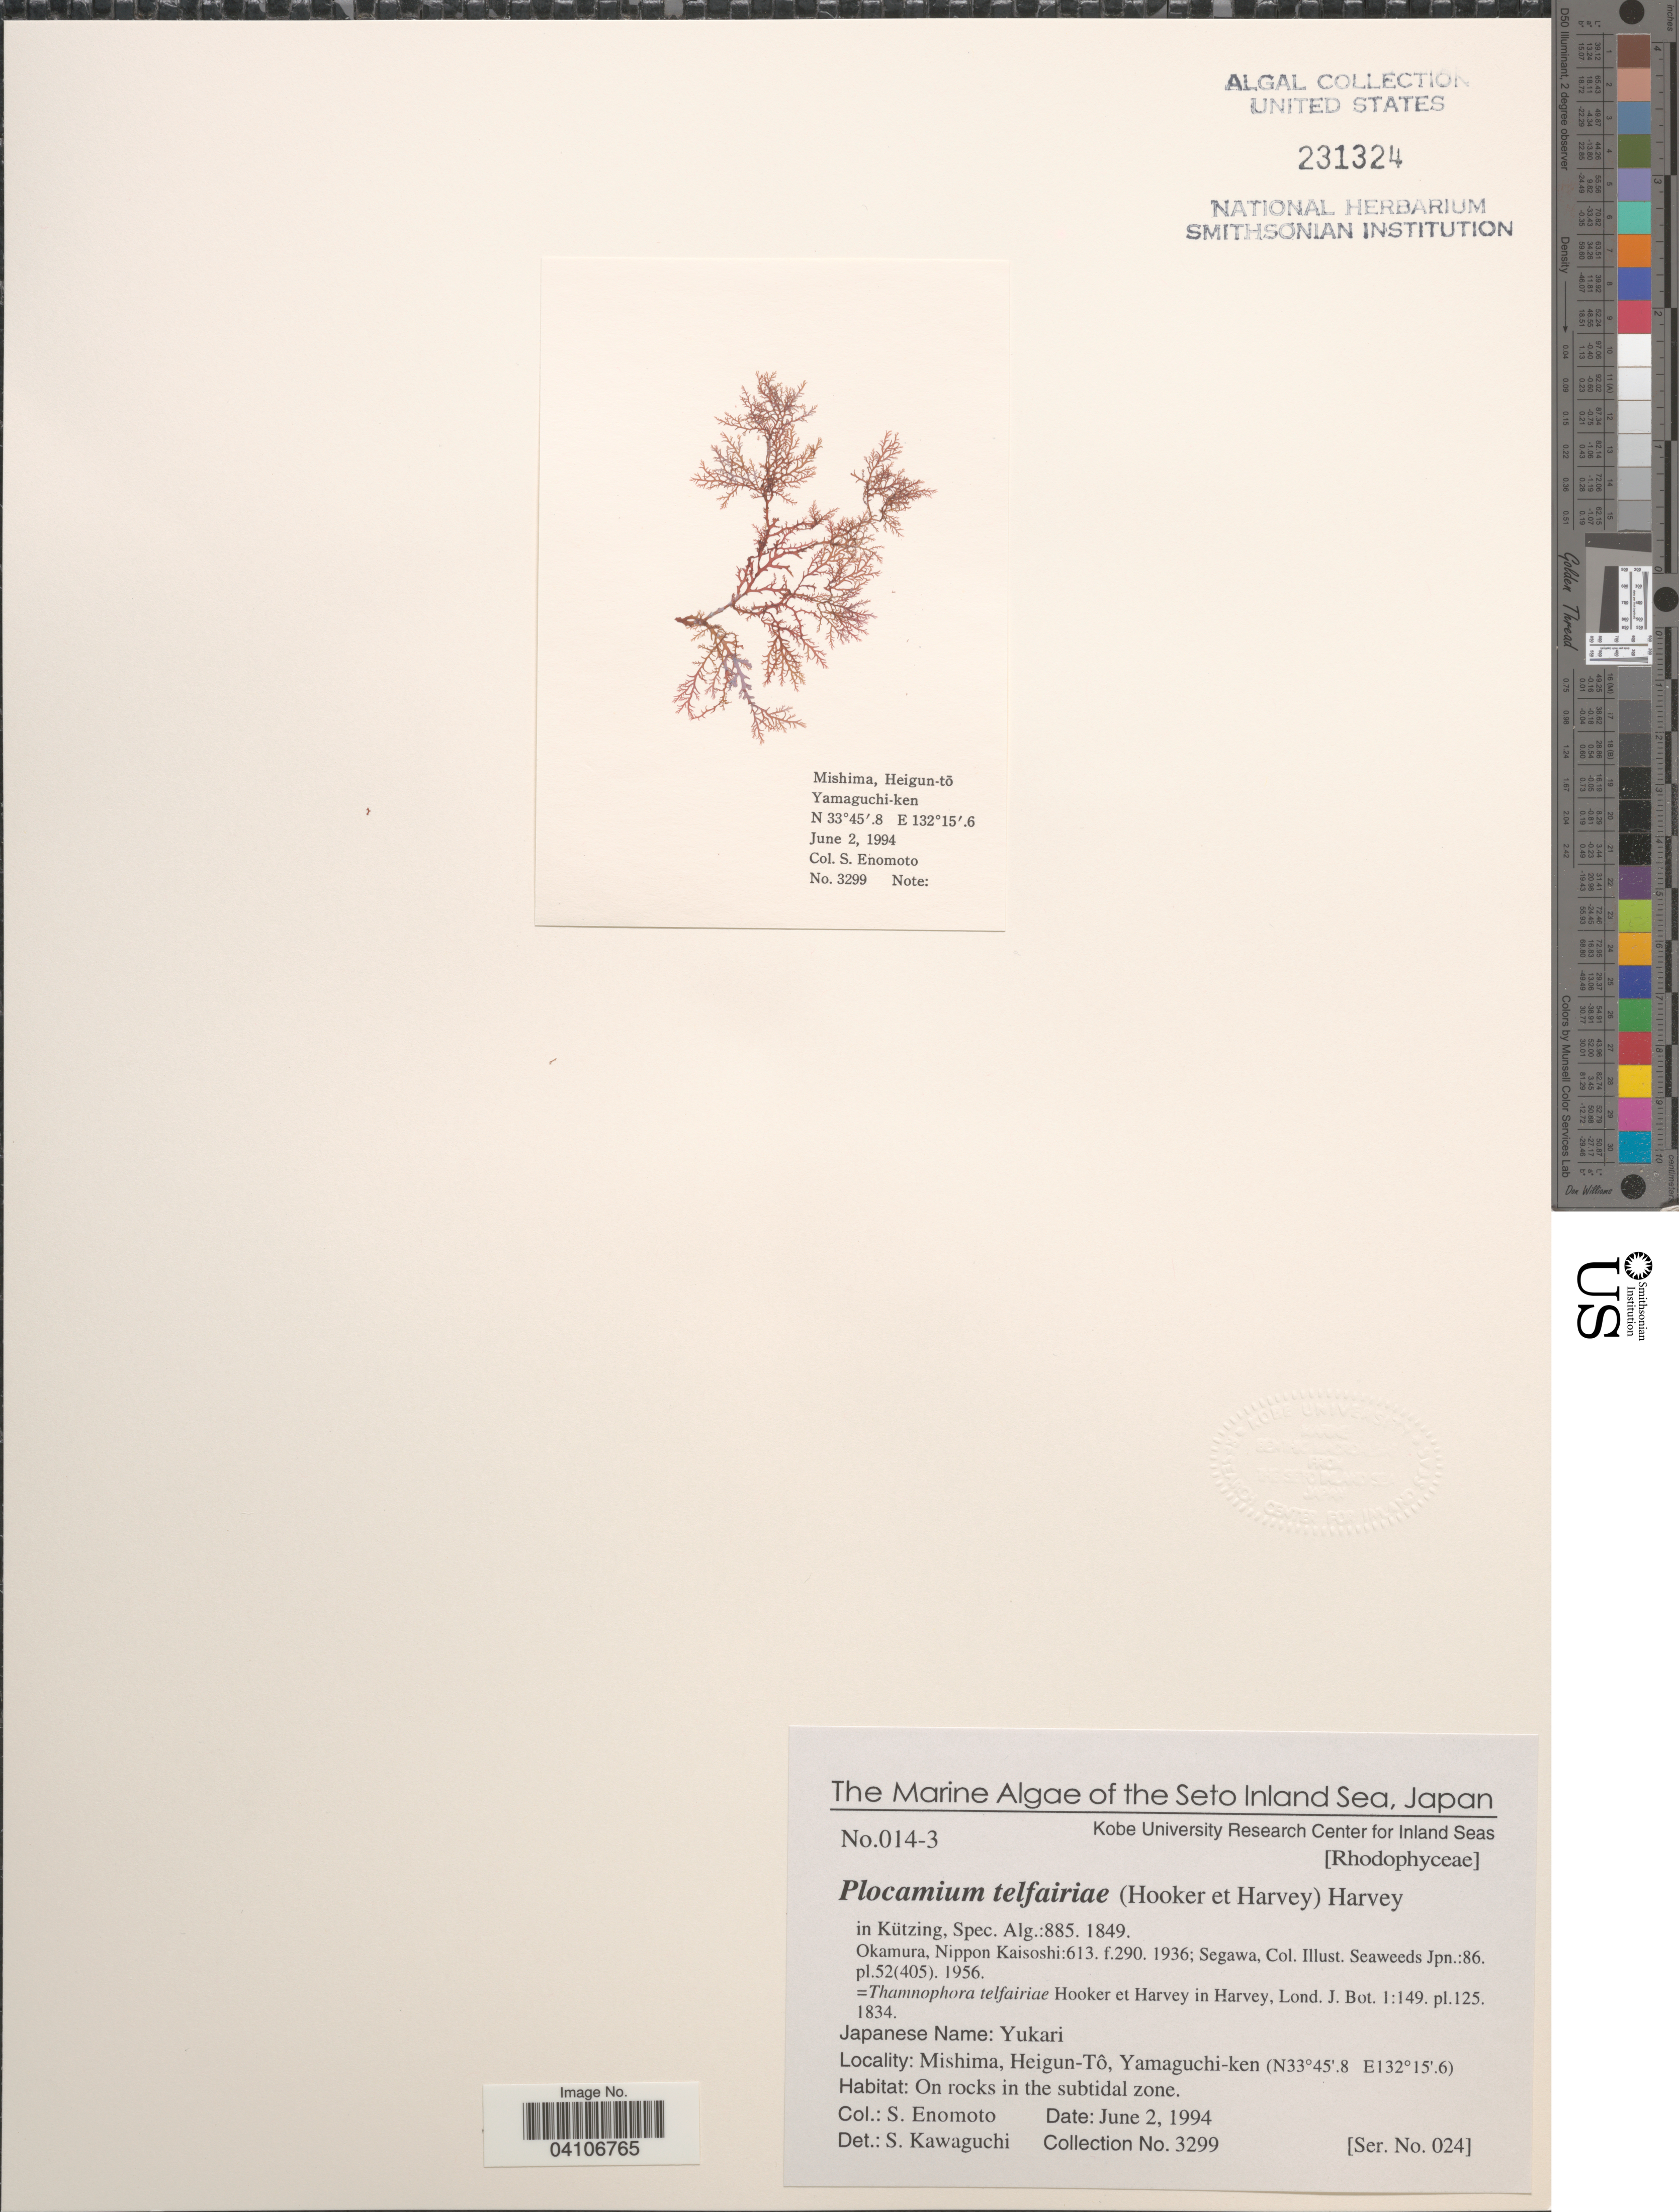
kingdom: Plantae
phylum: Rhodophyta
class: Florideophyceae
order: Plocamiales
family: Plocamiaceae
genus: Plocamium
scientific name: Plocamium telfairiae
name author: (Hook. & Harv.) Harv. ex Kütz.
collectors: S. Enomoto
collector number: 3299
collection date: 1994-06-02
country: Japan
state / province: Yamaguti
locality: The Seto Inland Sea. Mishima, Heigun-Tô, Yamaguchi-ken. On rocks in the subtidal zone.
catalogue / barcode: US 231324